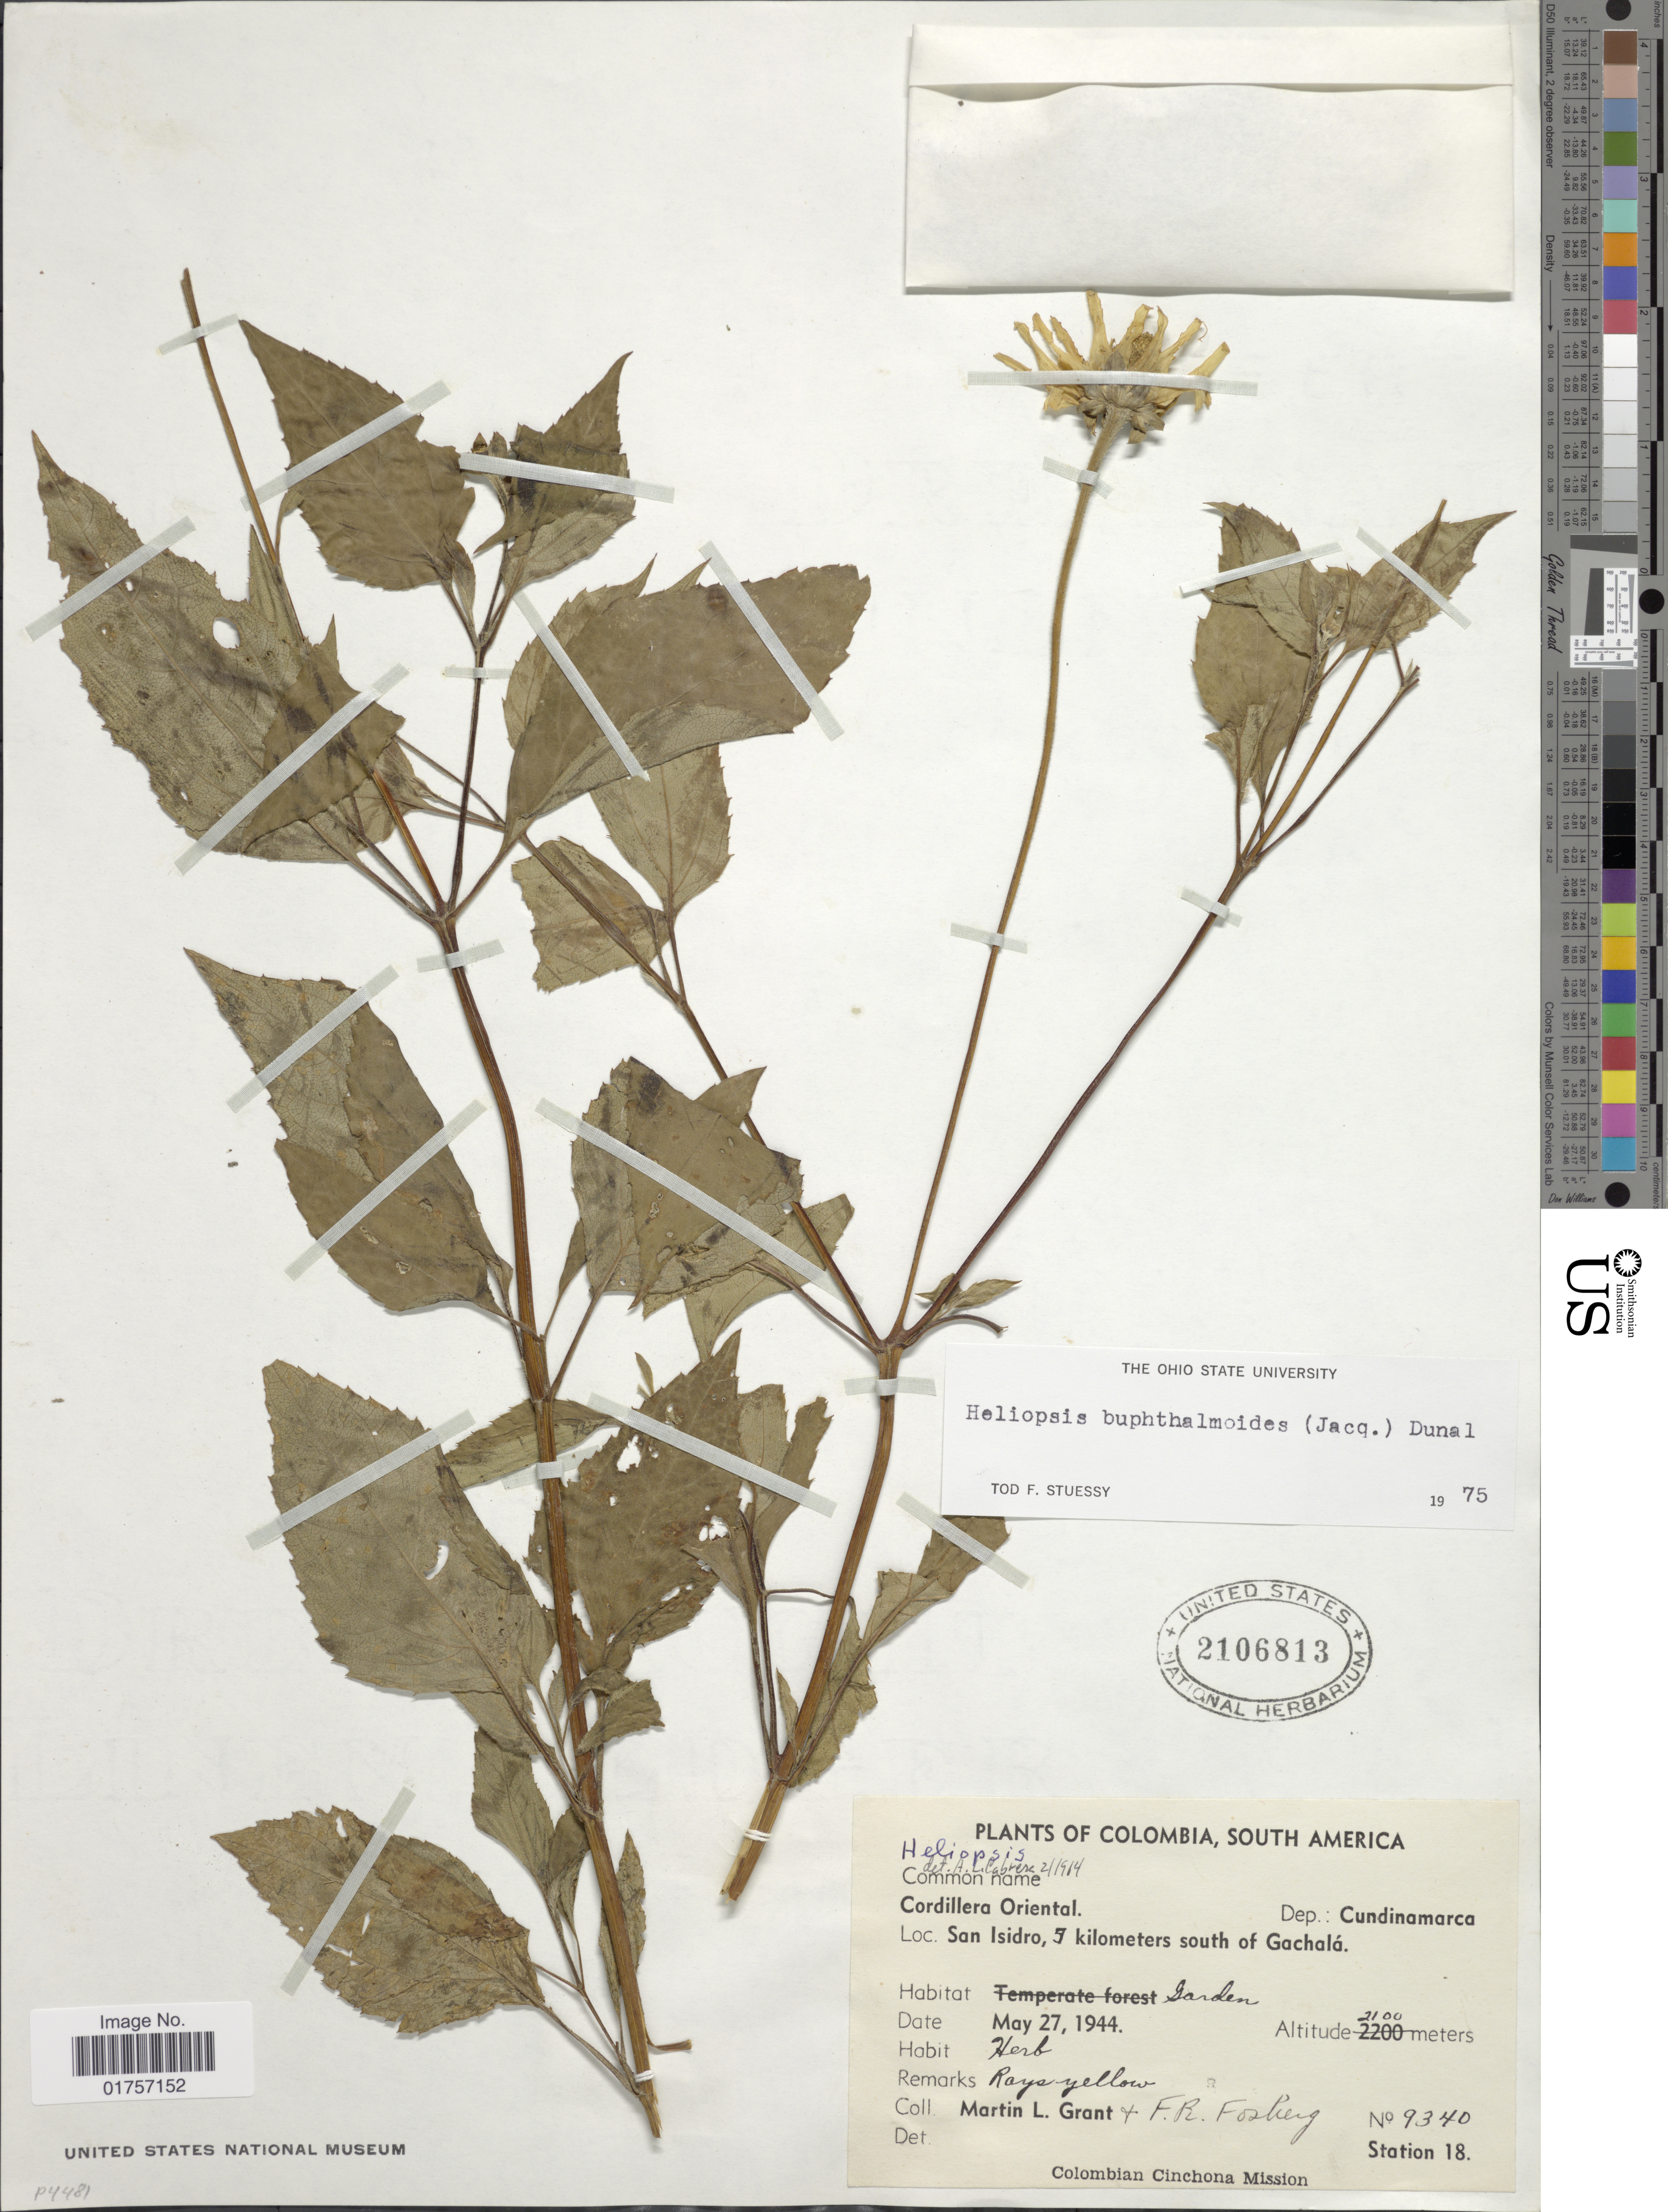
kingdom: Plantae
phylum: Tracheophyta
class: Magnoliopsida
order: Asterales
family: Asteraceae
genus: Heliopsis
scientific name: Heliopsis buphthalmoides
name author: (Jacq.) Dunal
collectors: M. L. Grant & F. R. Fosberg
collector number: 9340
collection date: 1944-05-27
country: Colombia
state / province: Cundinamarca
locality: Cordillera Oriental. San Isidro, 7 kilometers south of Gachalá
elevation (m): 2100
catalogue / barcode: US 2106813